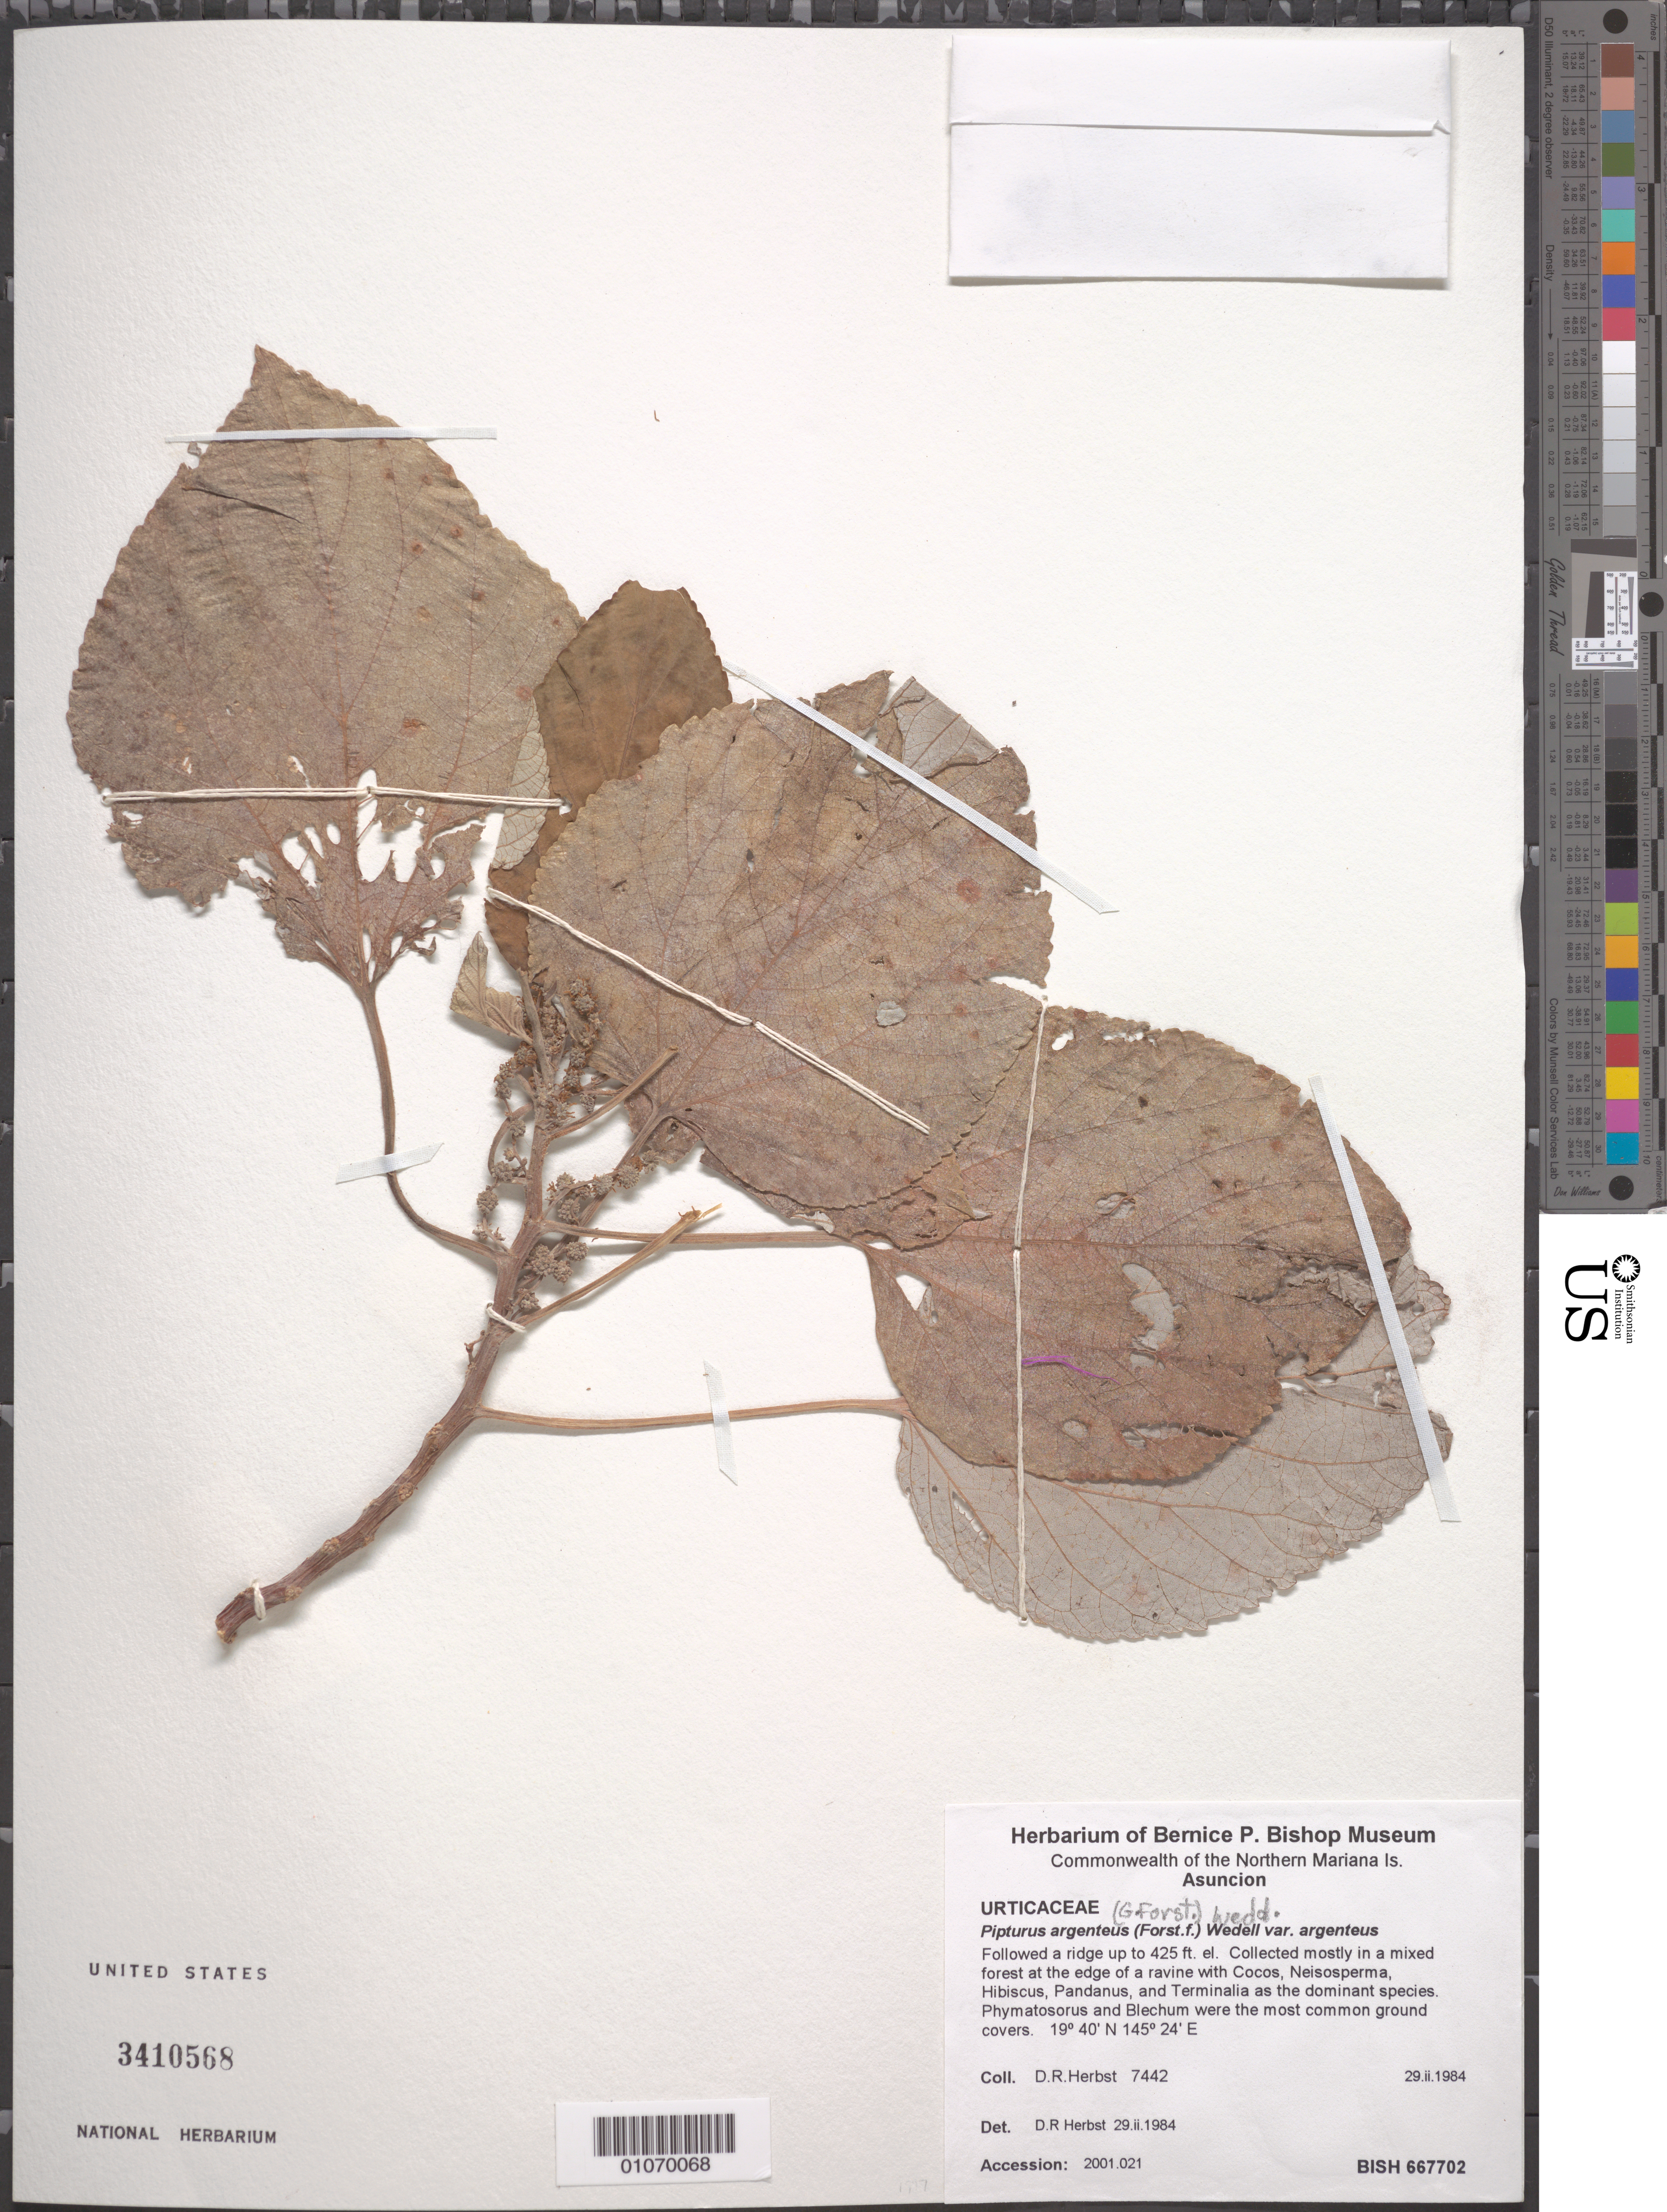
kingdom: Plantae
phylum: Tracheophyta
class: Magnoliopsida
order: Rosales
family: Urticaceae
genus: Pipturus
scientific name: Pipturus argenteus var. argenteus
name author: (G. Forst.) Wedd.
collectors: D. R. Herbst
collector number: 7442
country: Northern Mariana Islands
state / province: Northern Islands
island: Asuncion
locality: Asunción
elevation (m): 130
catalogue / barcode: US 3410568